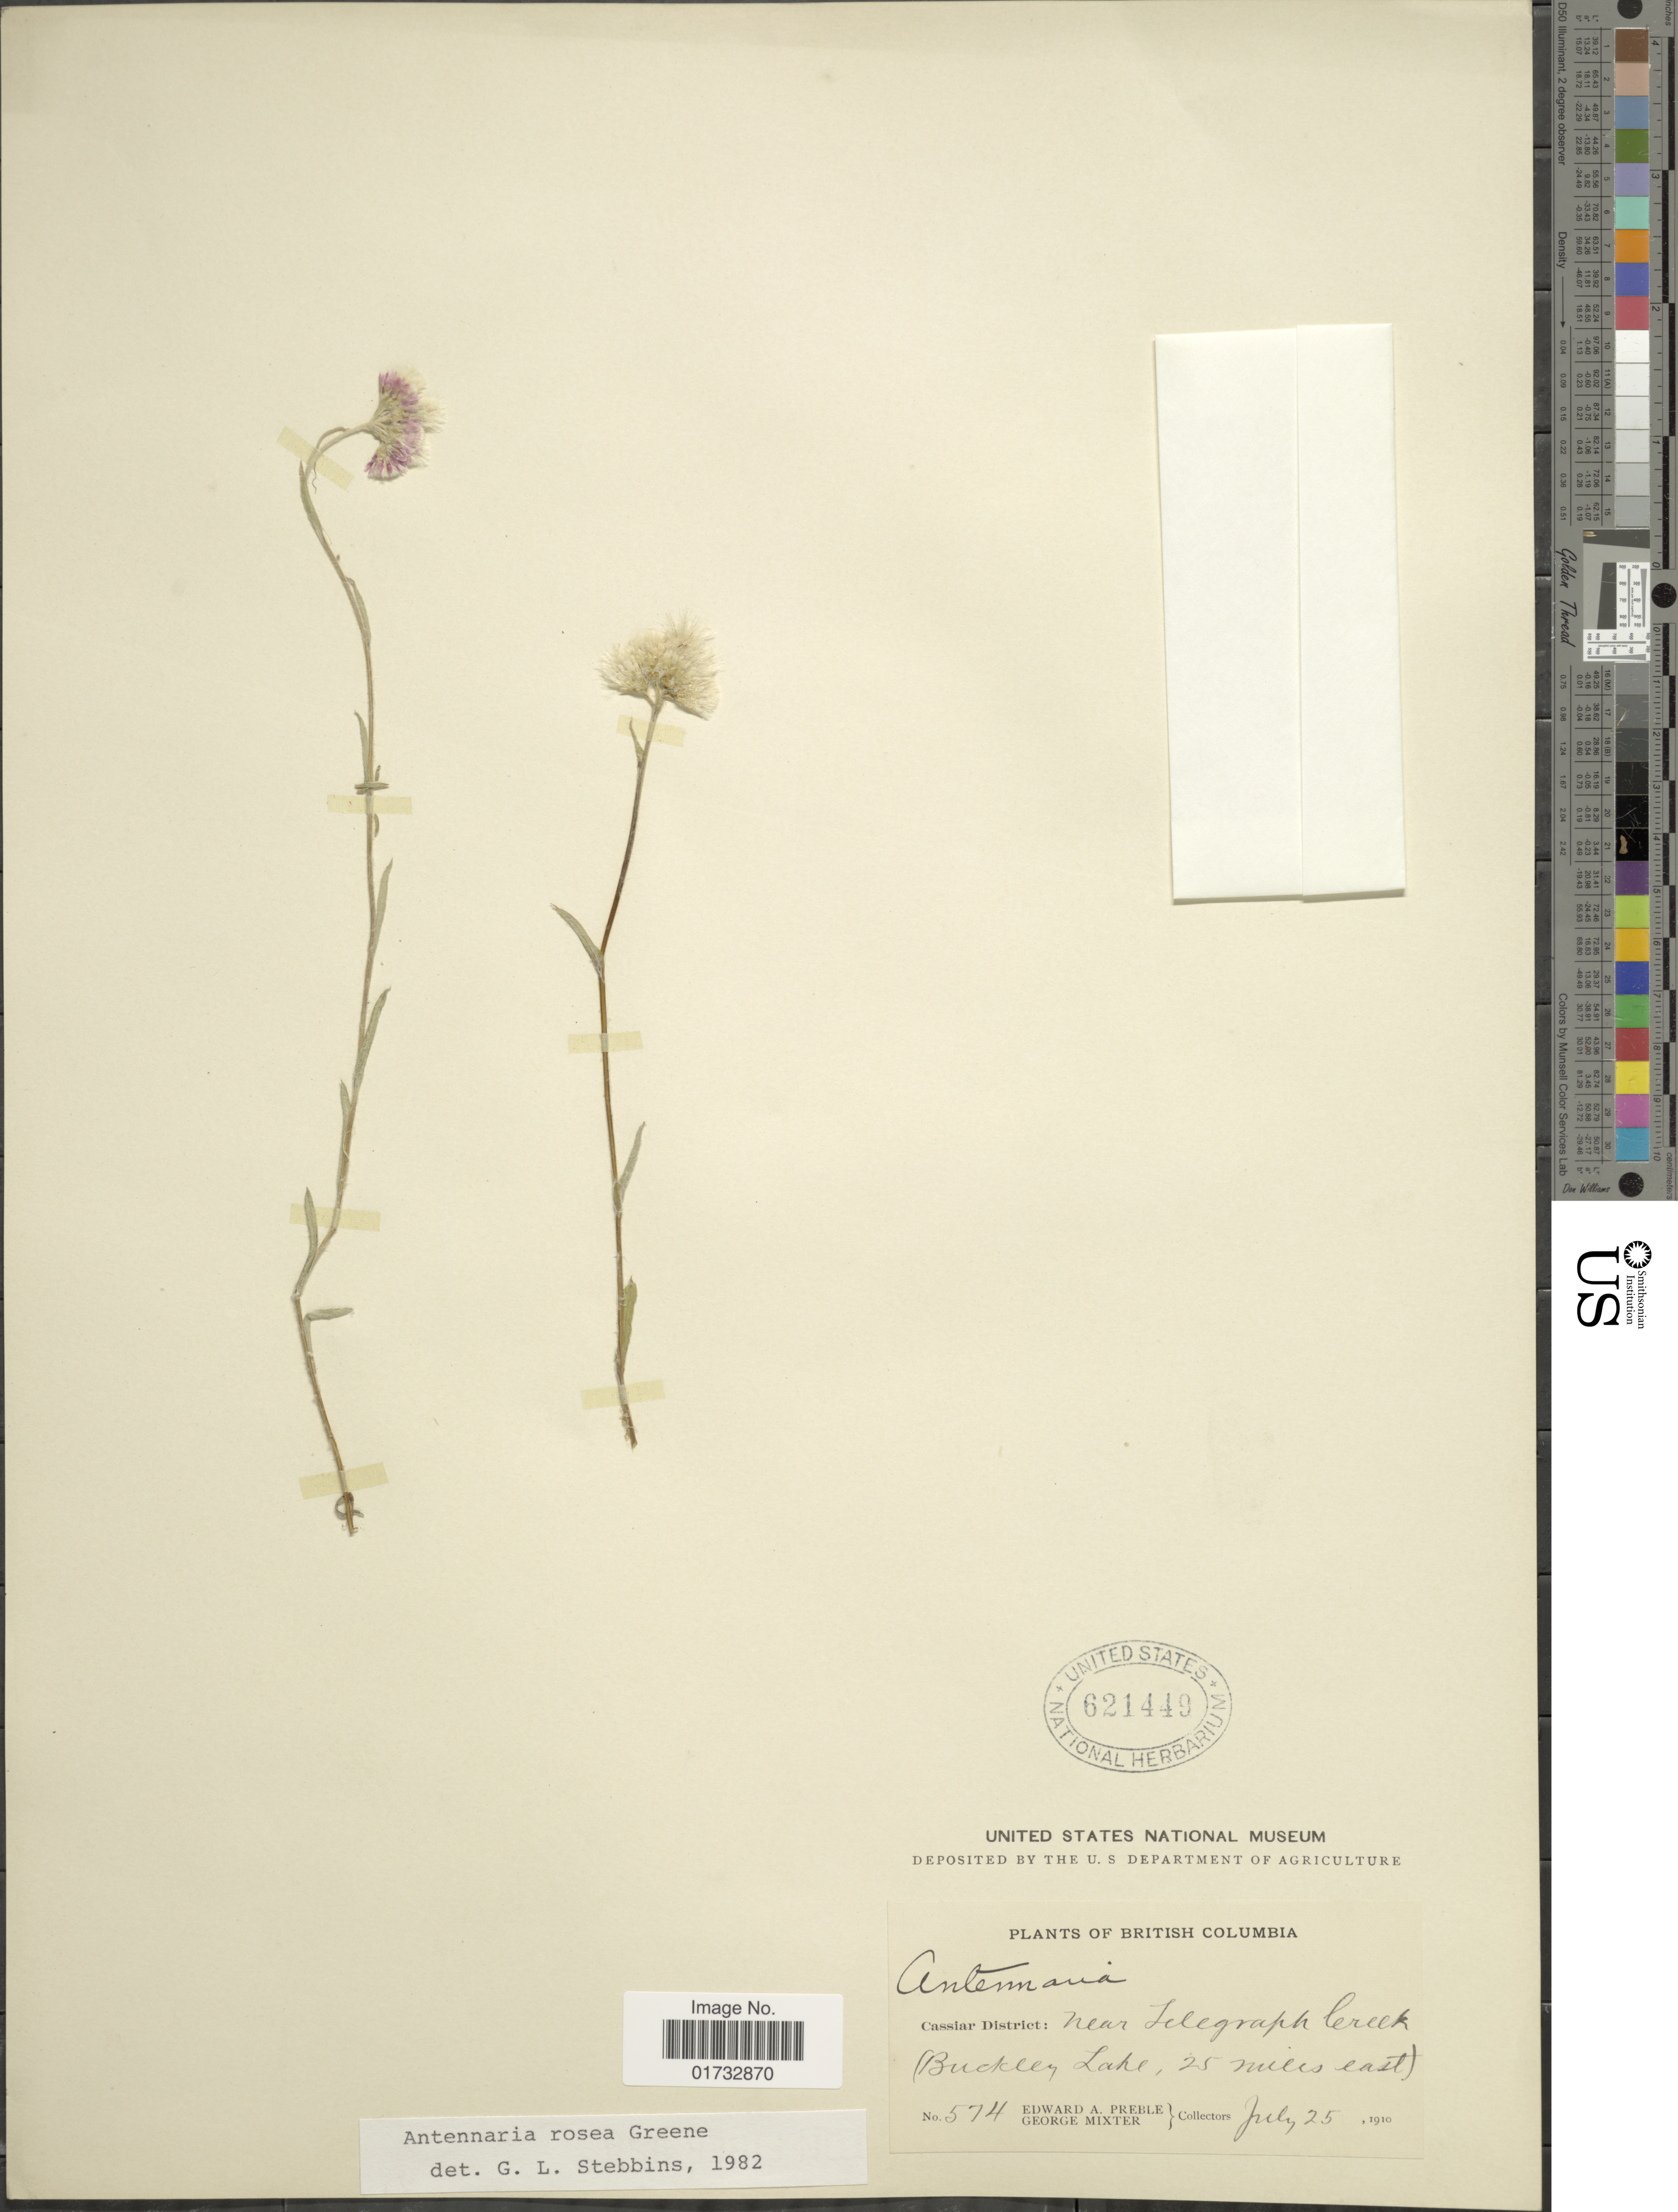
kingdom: Plantae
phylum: Tracheophyta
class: Magnoliopsida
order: Asterales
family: Asteraceae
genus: Antennaria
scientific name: Antennaria rosea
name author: Greene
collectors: E. A. Palmer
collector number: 574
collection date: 1910-07-25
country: Canada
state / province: British Columbia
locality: Cassiar District: near Telegraph Creek (Buckley Lake, 25 miles east)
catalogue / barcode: US 621449